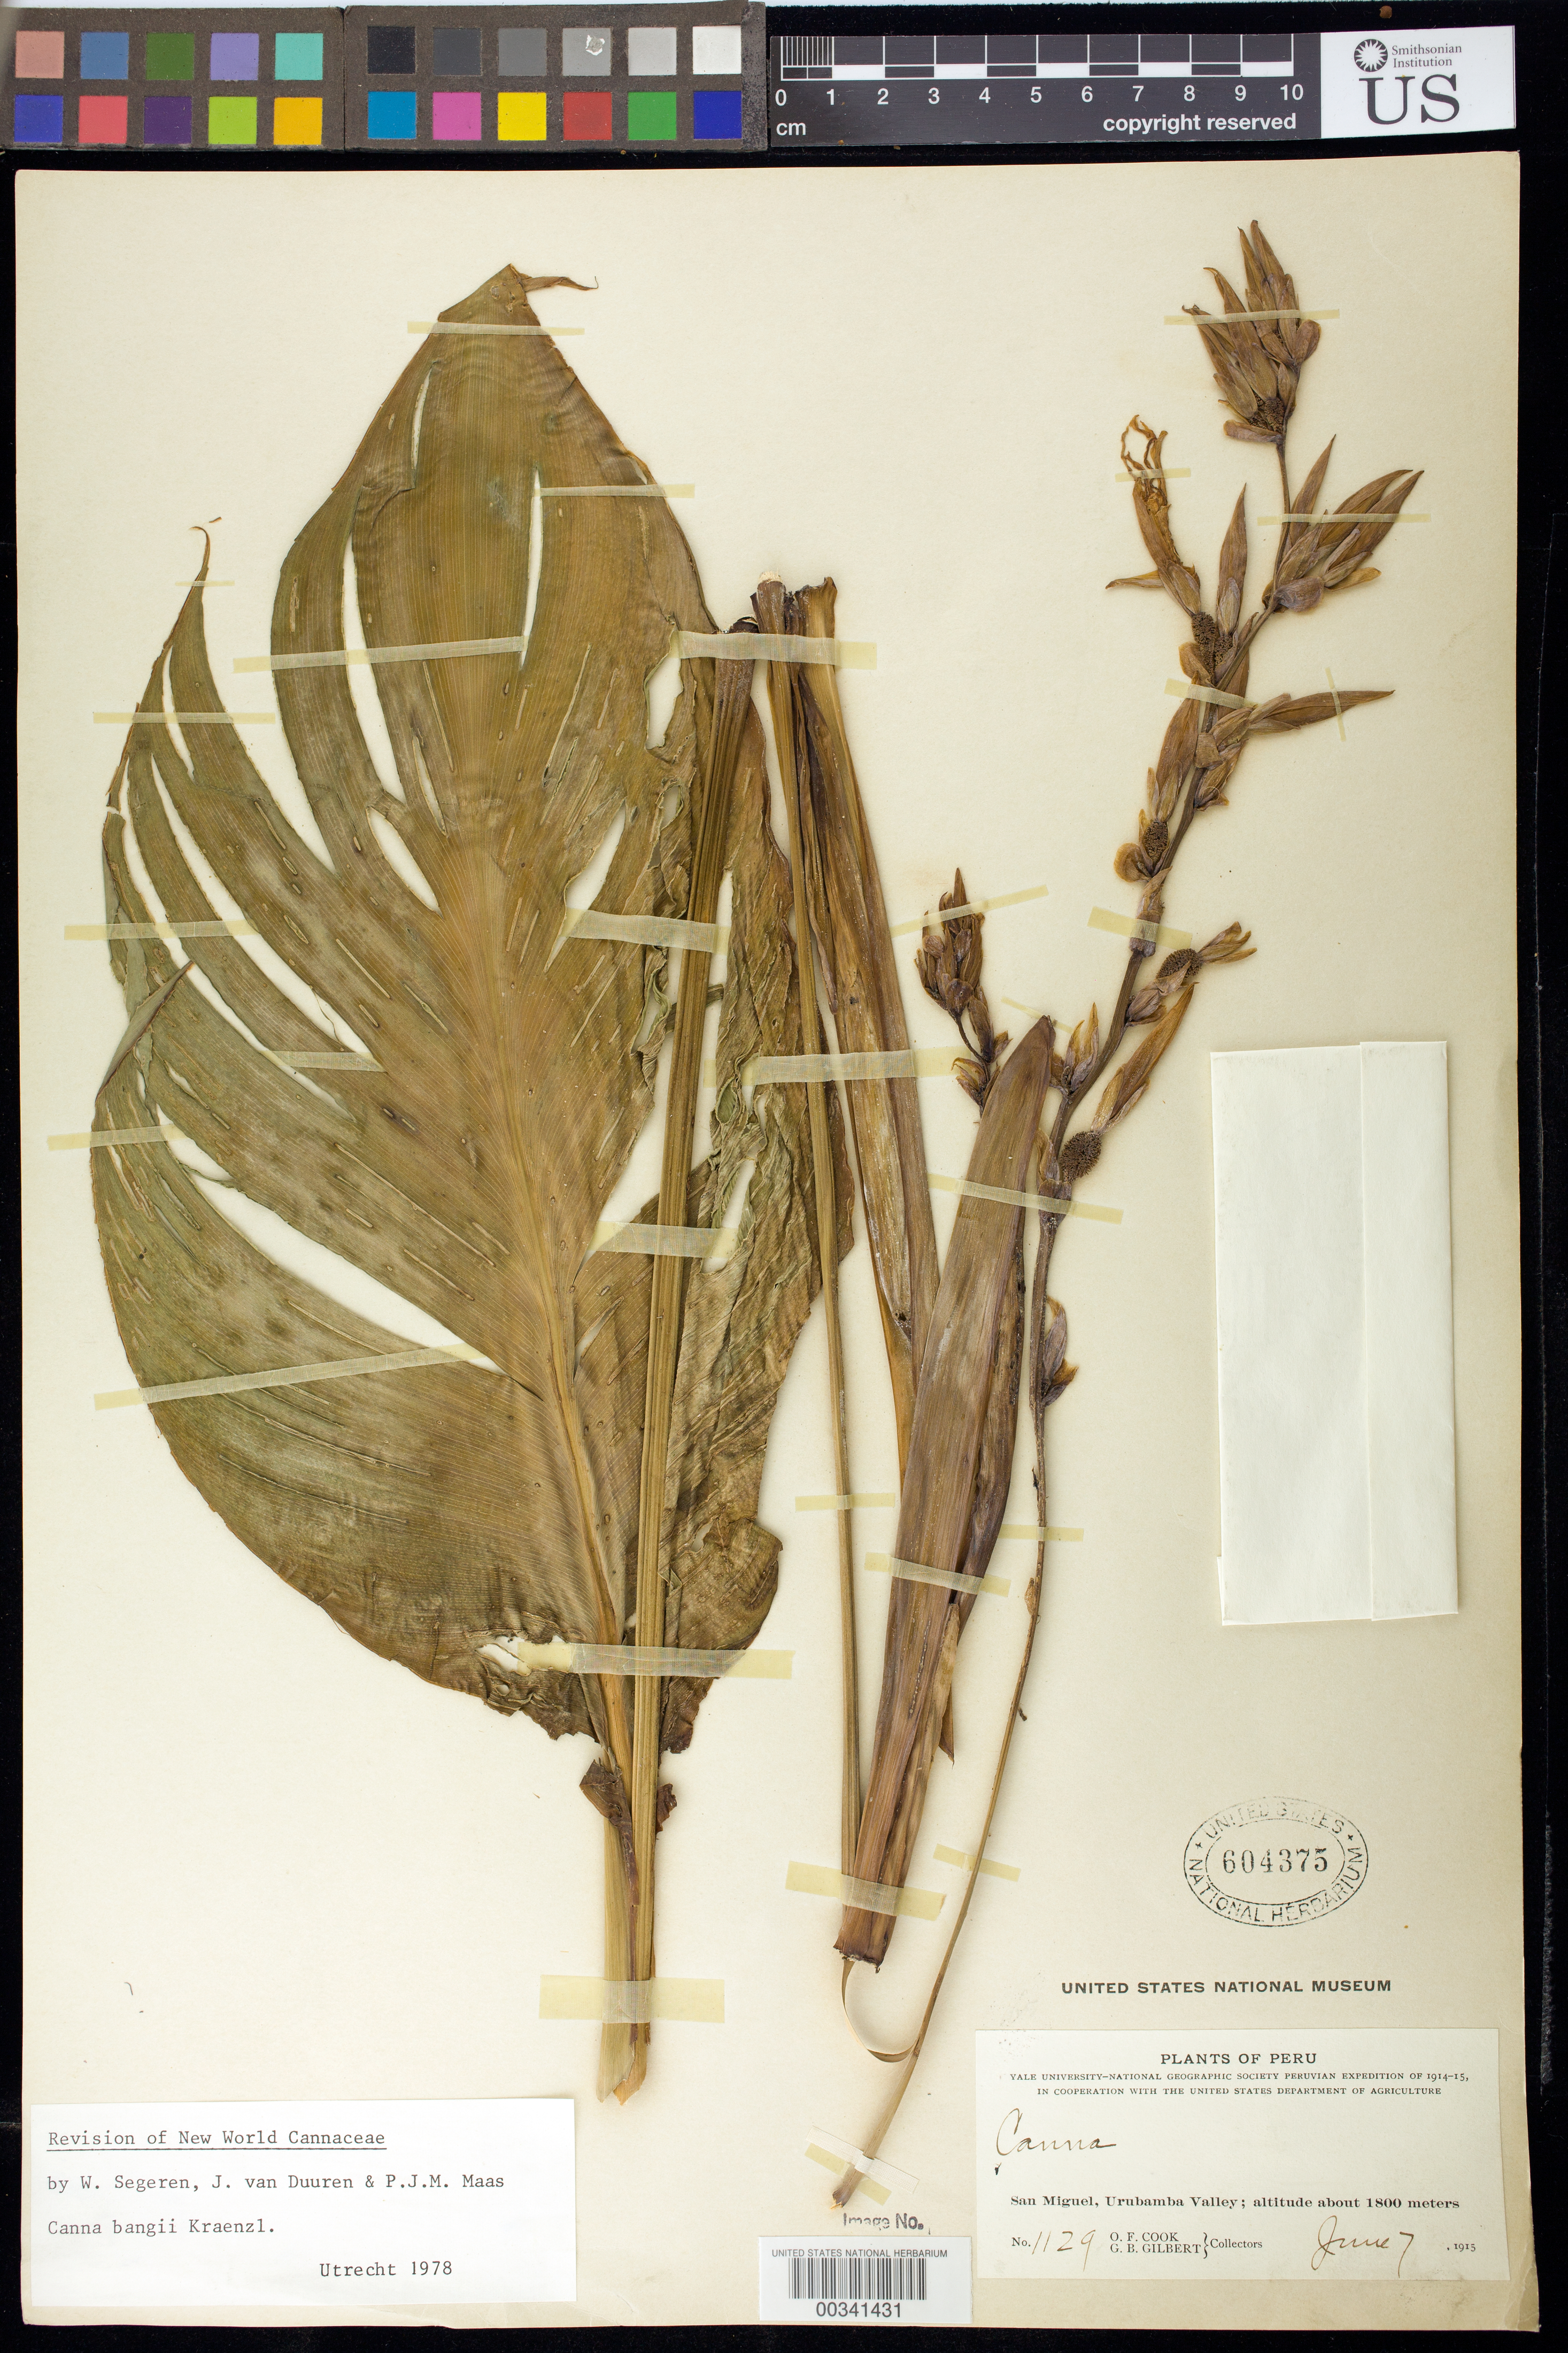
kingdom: Plantae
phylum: Tracheophyta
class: Liliopsida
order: Zingiberales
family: Cannaceae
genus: Canna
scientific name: Canna bangii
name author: Kraenzl. in Engl.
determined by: Segeren, W.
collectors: O. F. Cook & G. B. Gilbert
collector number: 1129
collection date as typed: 07 Jun 1915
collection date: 1915-06-07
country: Peru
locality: San Miguel, Urubamba Valley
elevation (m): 1800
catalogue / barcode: US 604375